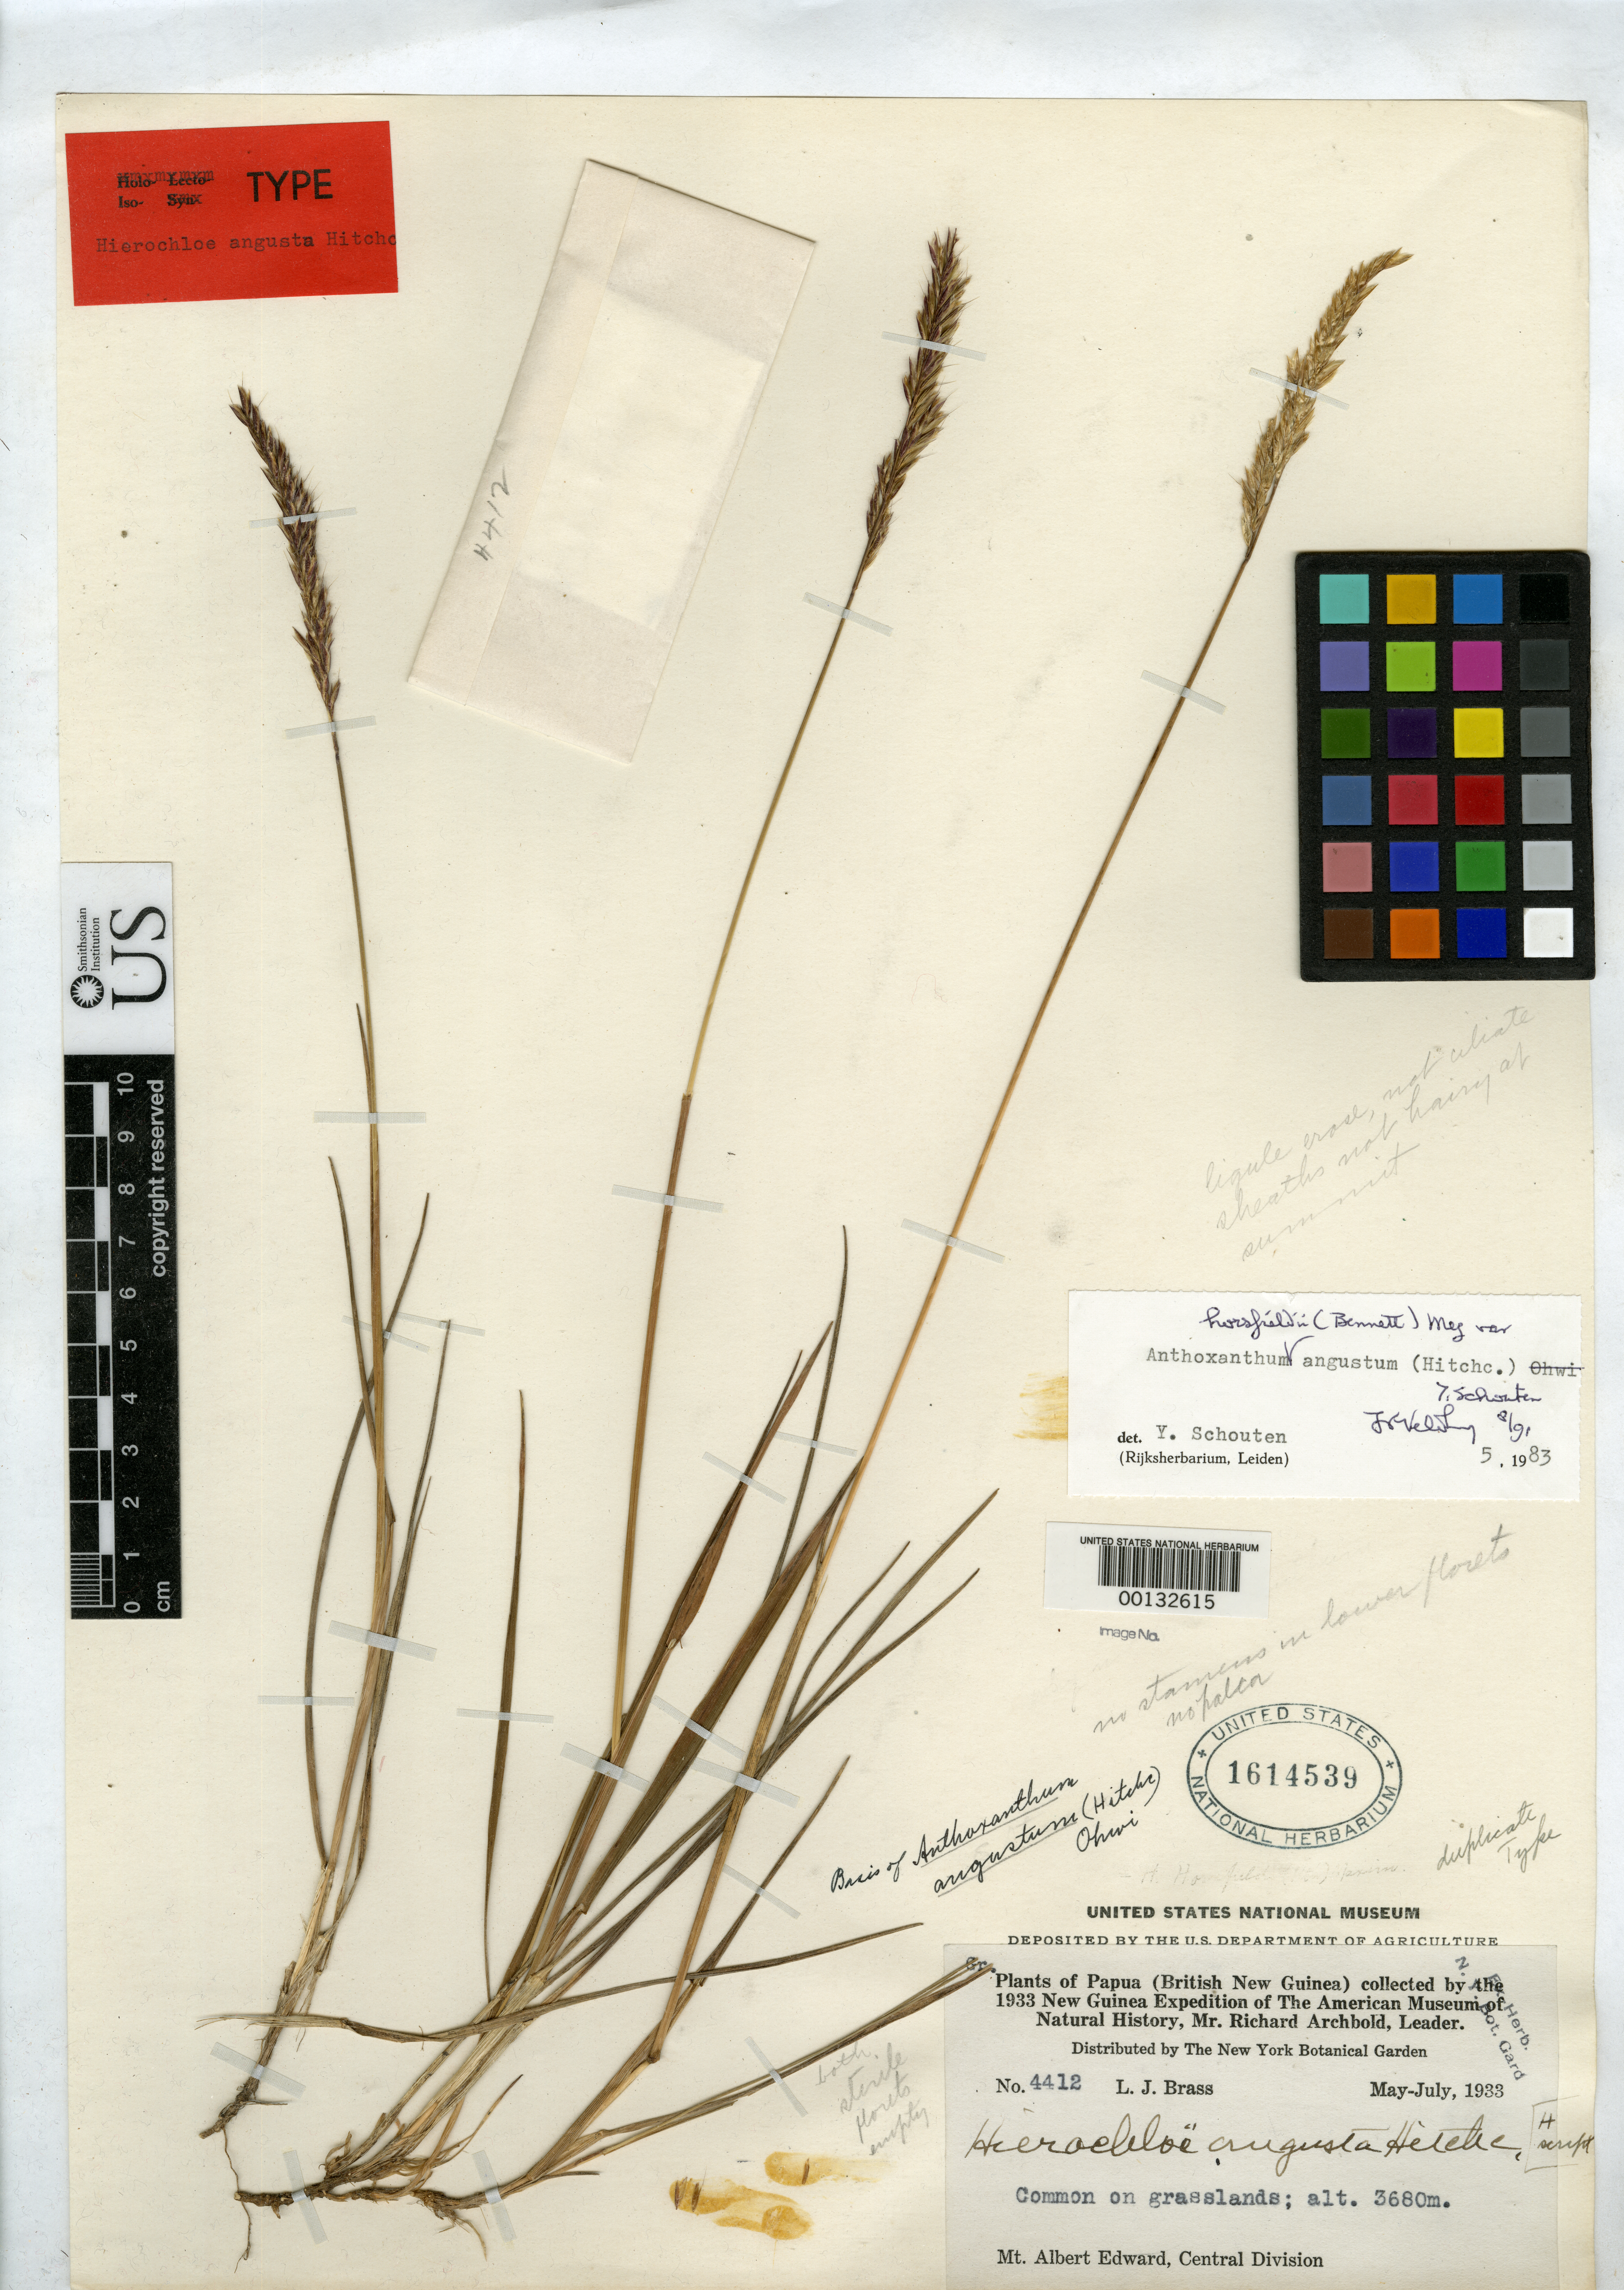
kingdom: Plantae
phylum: Tracheophyta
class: Liliopsida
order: Poales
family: Poaceae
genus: Hierochloe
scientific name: Hierochloe angusta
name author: Hitchc.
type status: Isotype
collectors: L. J. Brass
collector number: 4412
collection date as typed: May 1933 to -- Jul 1933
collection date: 1933-05/1933-07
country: Papua New Guinea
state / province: Central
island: New Guinea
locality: Mt. Albert Edward.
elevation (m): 3680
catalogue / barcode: US 1614539